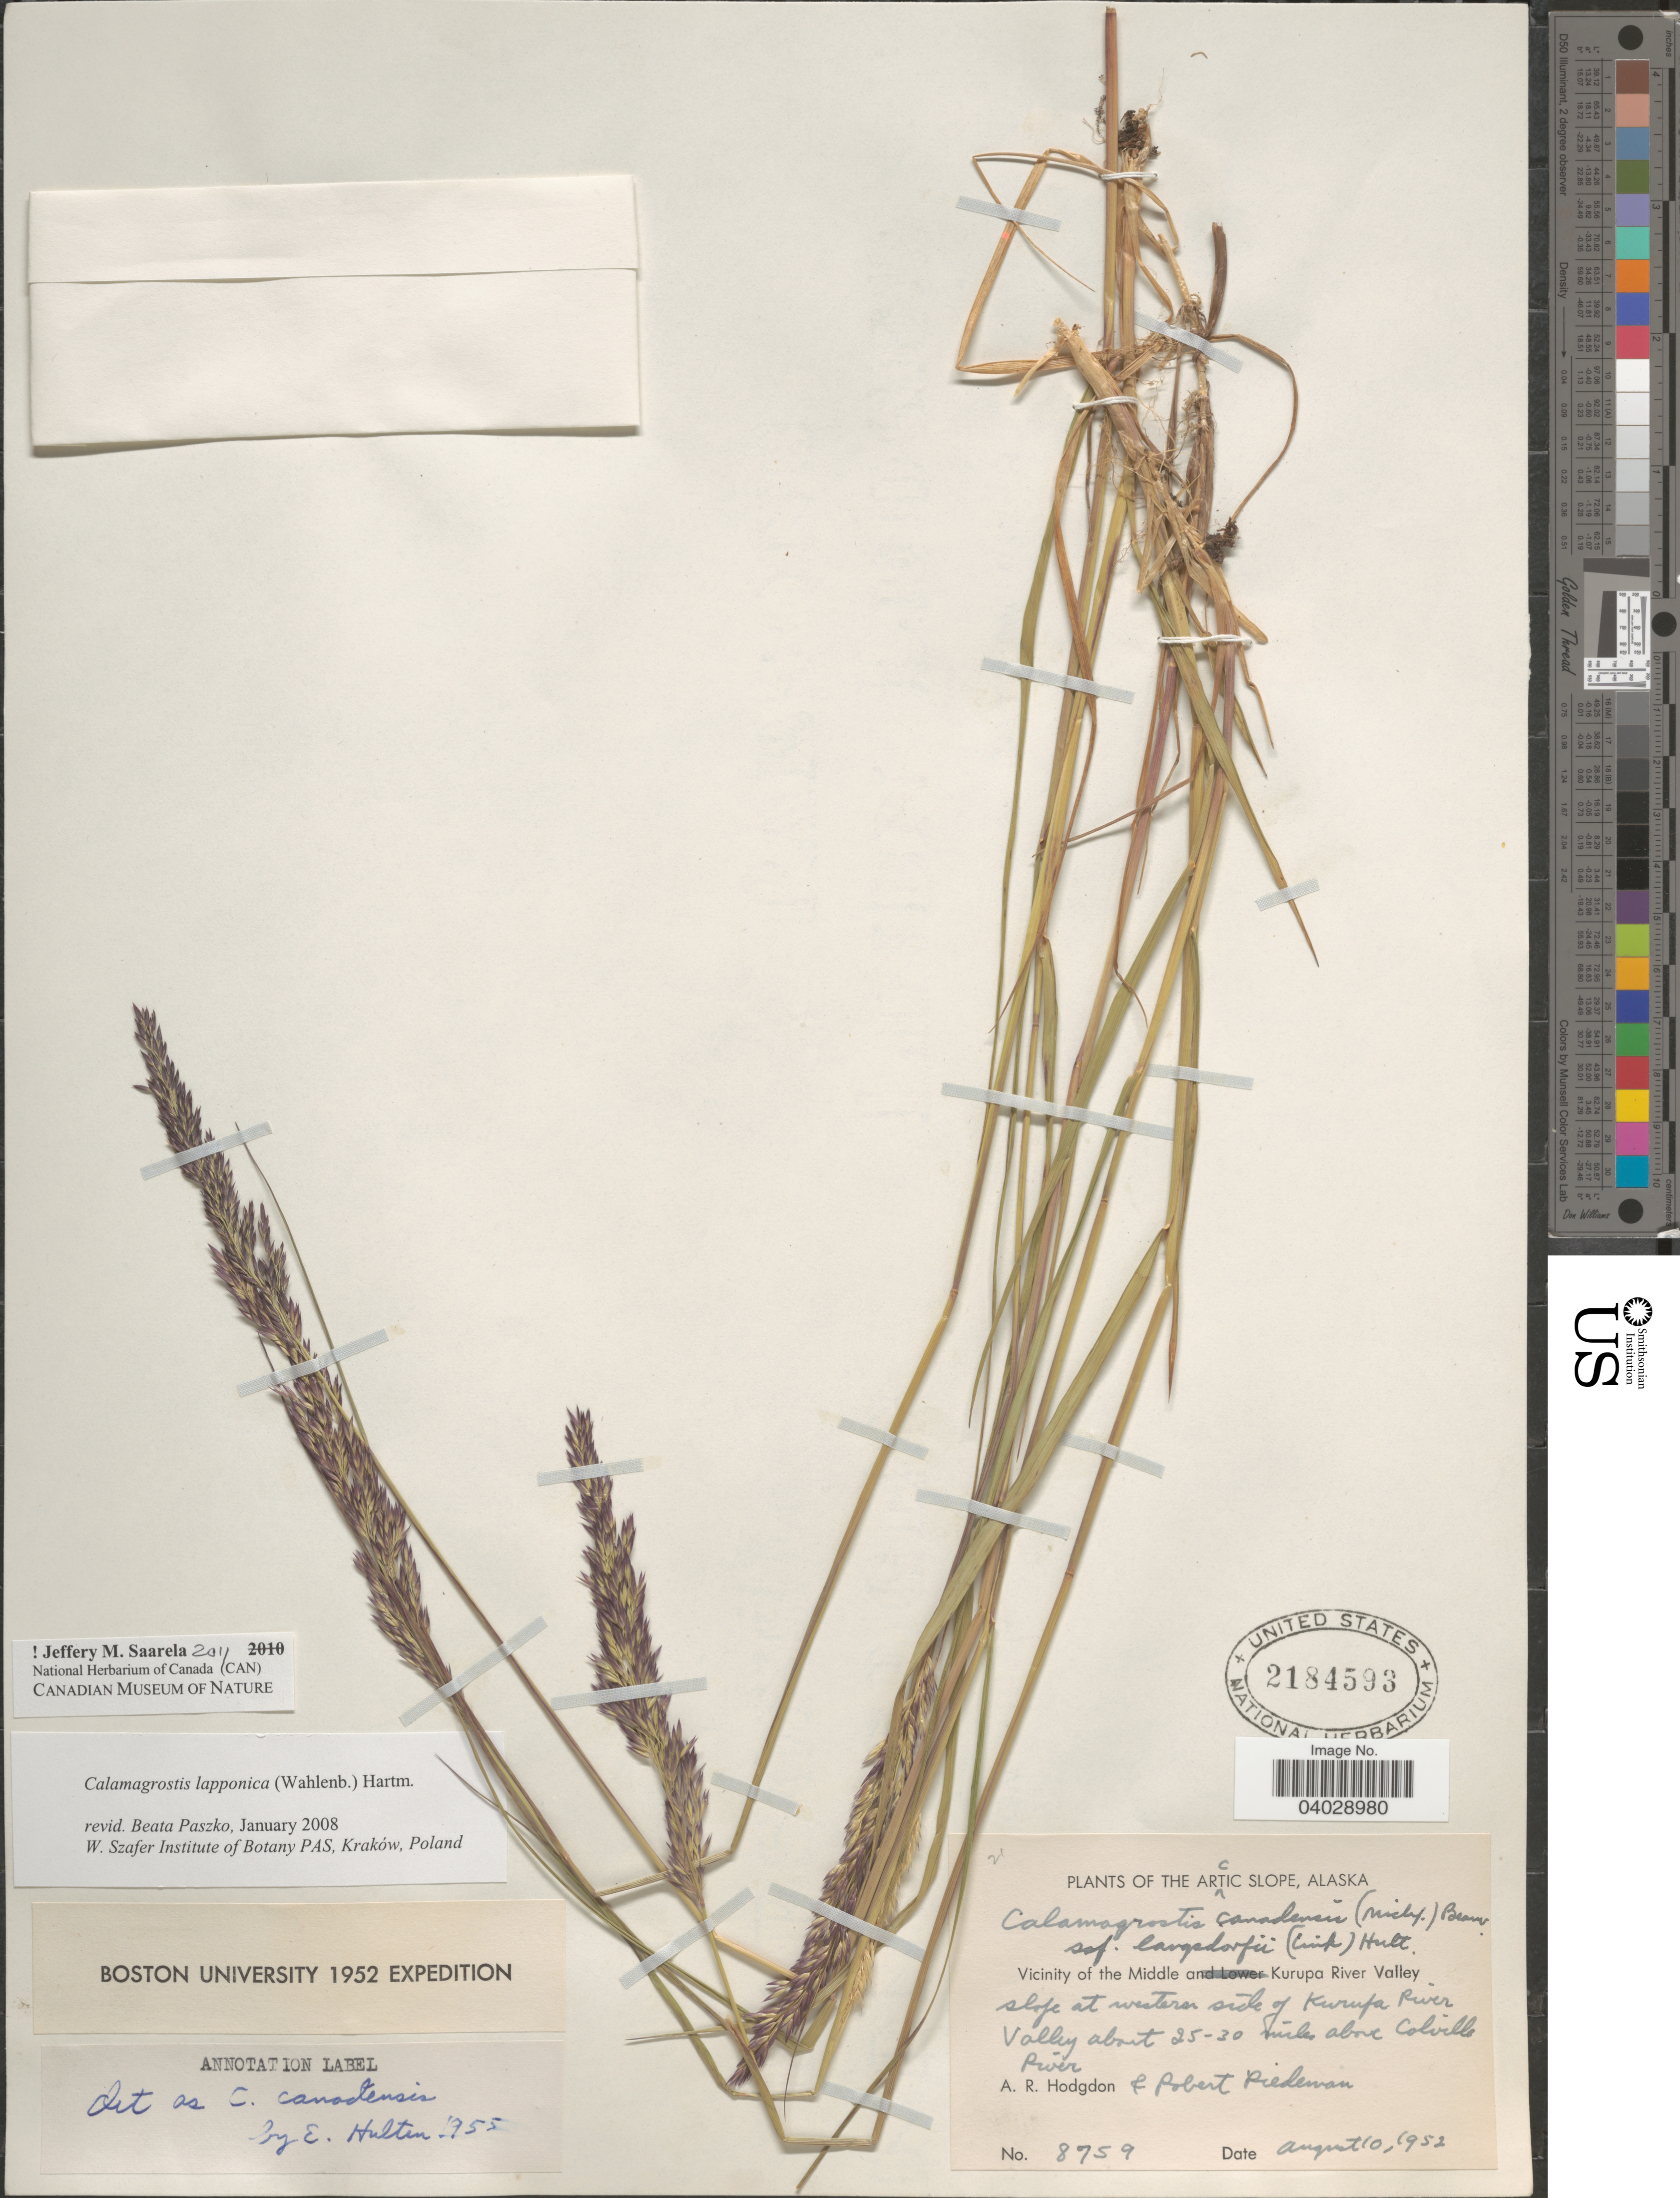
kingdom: Plantae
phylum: Tracheophyta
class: Liliopsida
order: Poales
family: Poaceae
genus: Calamagrostis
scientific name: Calamagrostis lapponica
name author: (Wahlenb.) Hartm.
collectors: A. R. Hodgdon & R. Piedeman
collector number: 8759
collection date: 1952-08-10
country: United States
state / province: Alaska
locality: Arctic Slope. Vicinity of the Middle Kurupa River Valley. Slope at western side of Kurupa River Valley about 25-30 mile above Colville River.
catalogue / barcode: US 2184593